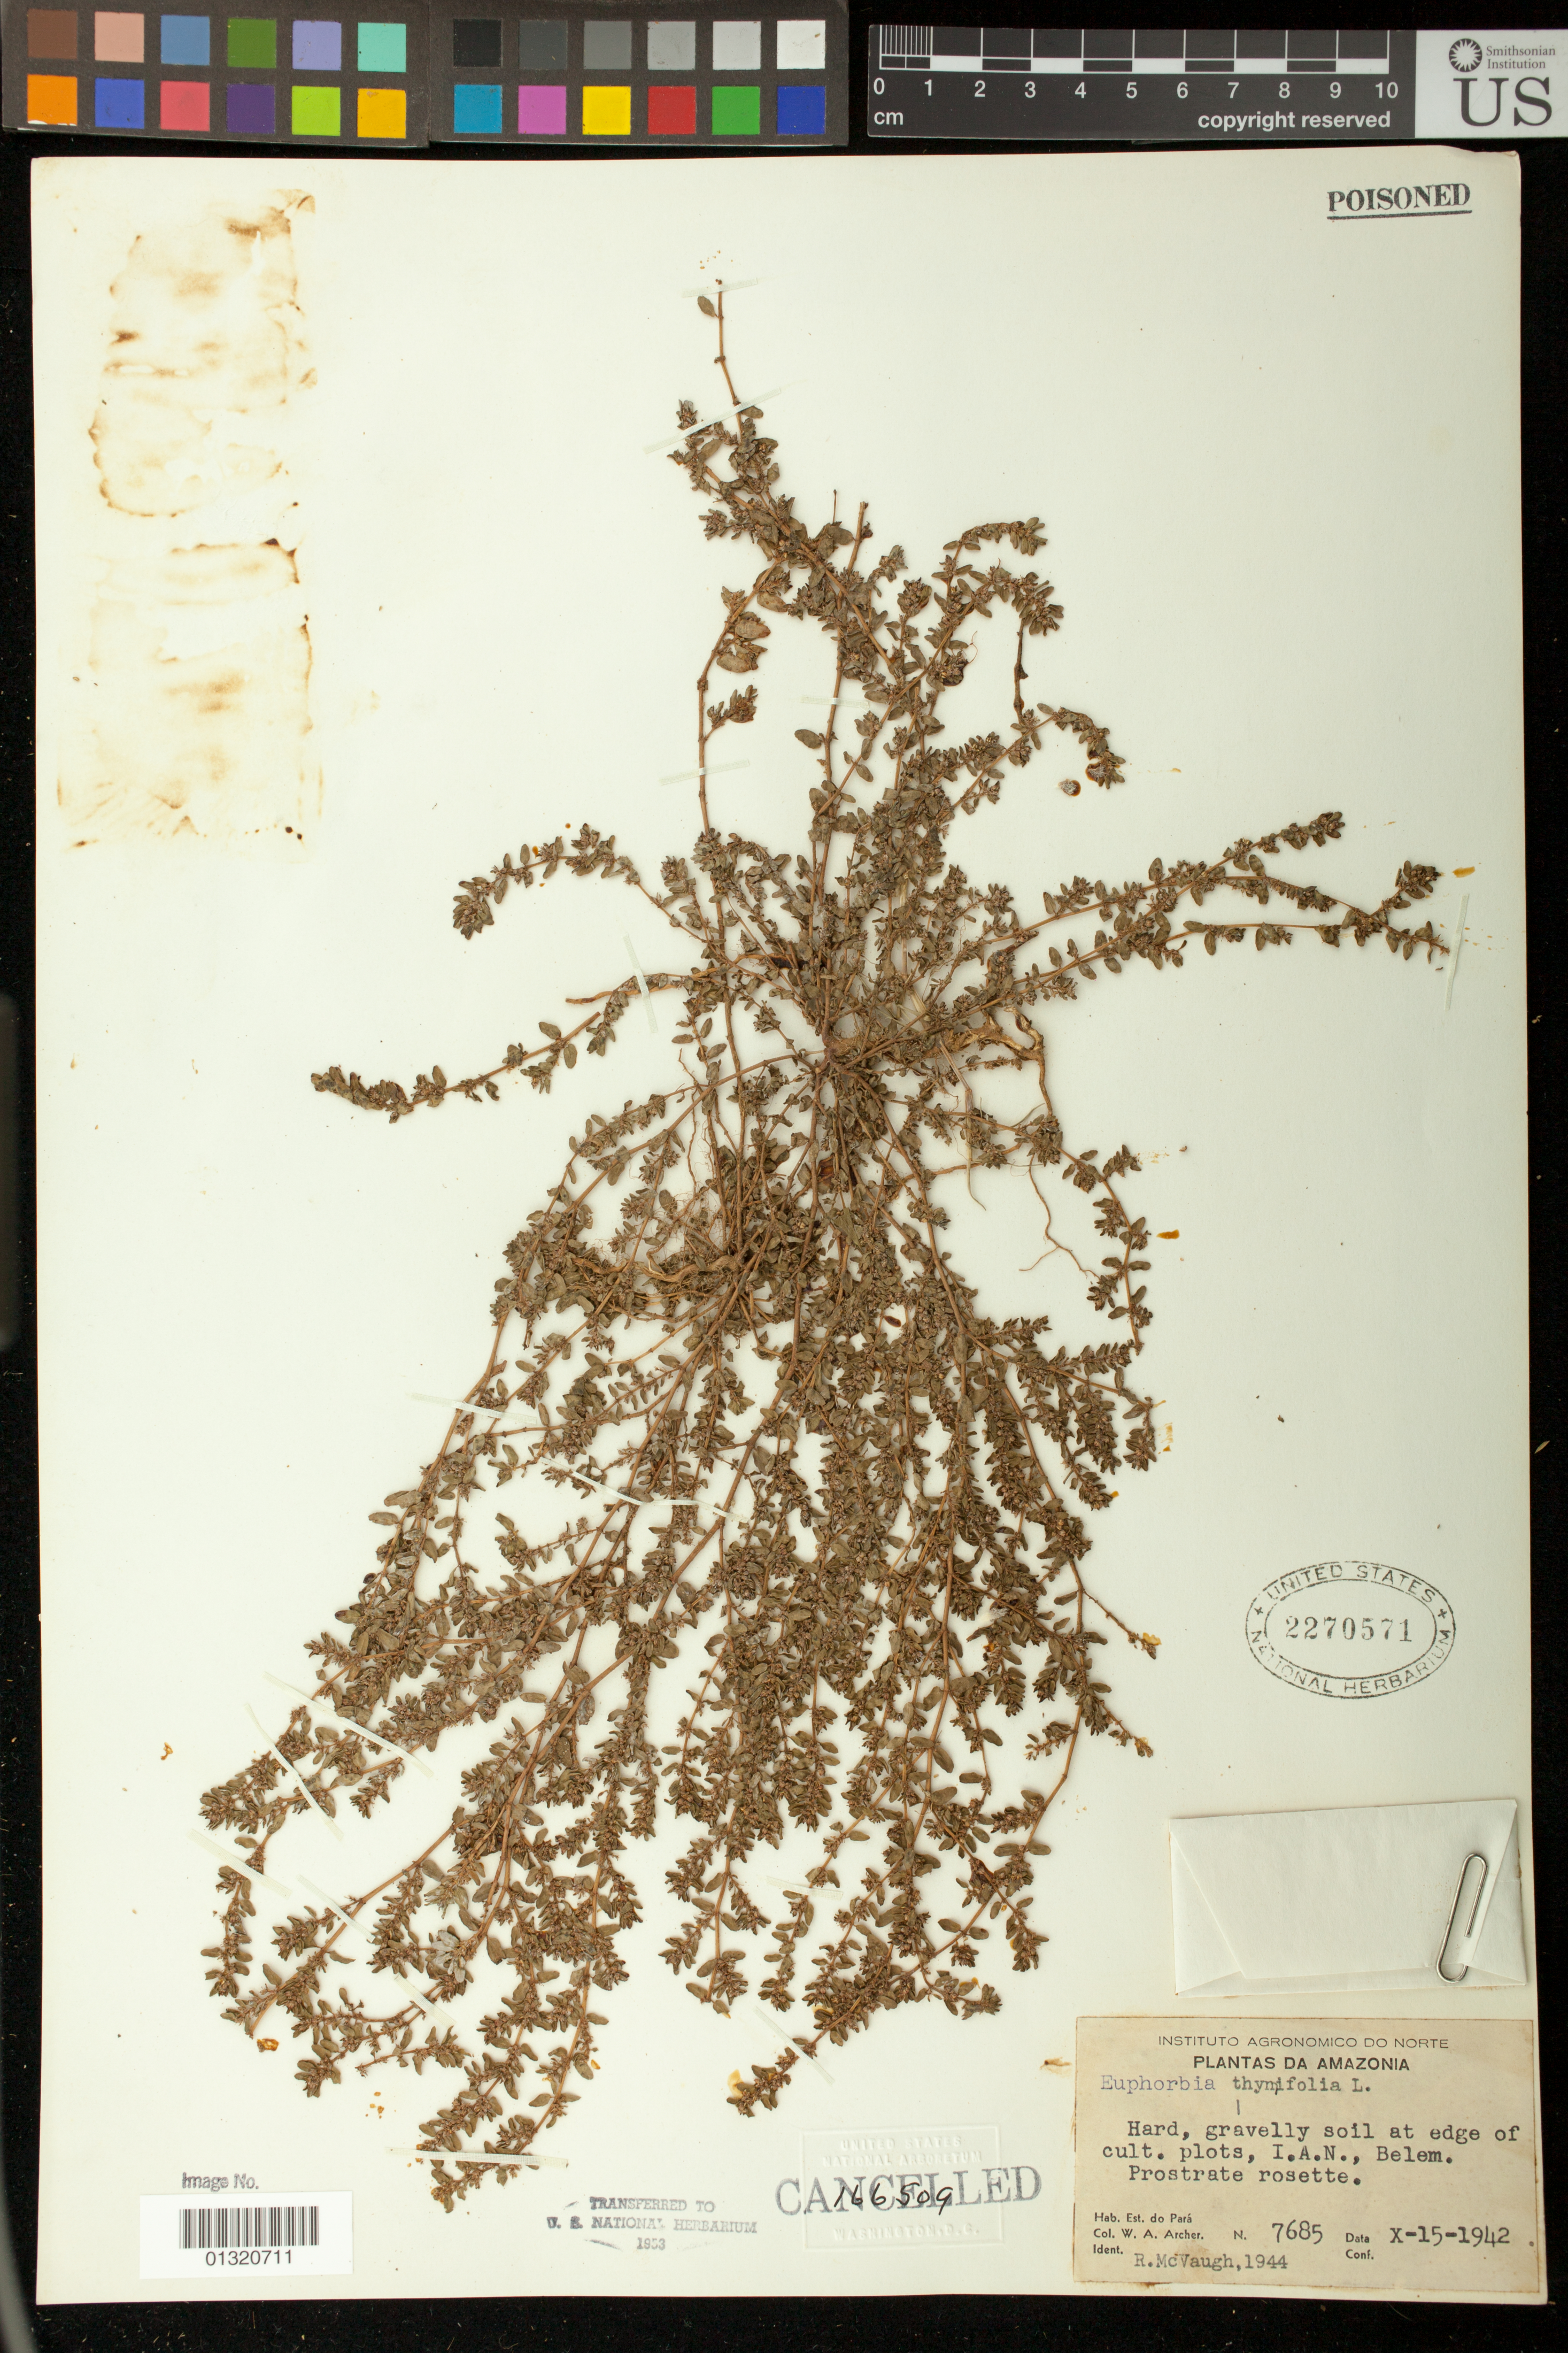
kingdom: Plantae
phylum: Tracheophyta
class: Magnoliopsida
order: Malpighiales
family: Euphorbiaceae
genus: Euphorbia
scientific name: Euphorbia thymifolia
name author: L.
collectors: W. A. Archer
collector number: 7685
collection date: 1942-10-15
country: Brazil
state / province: Pará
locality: I.A.N. [Instituto Agronomico do Norte], Belem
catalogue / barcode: US 2270571